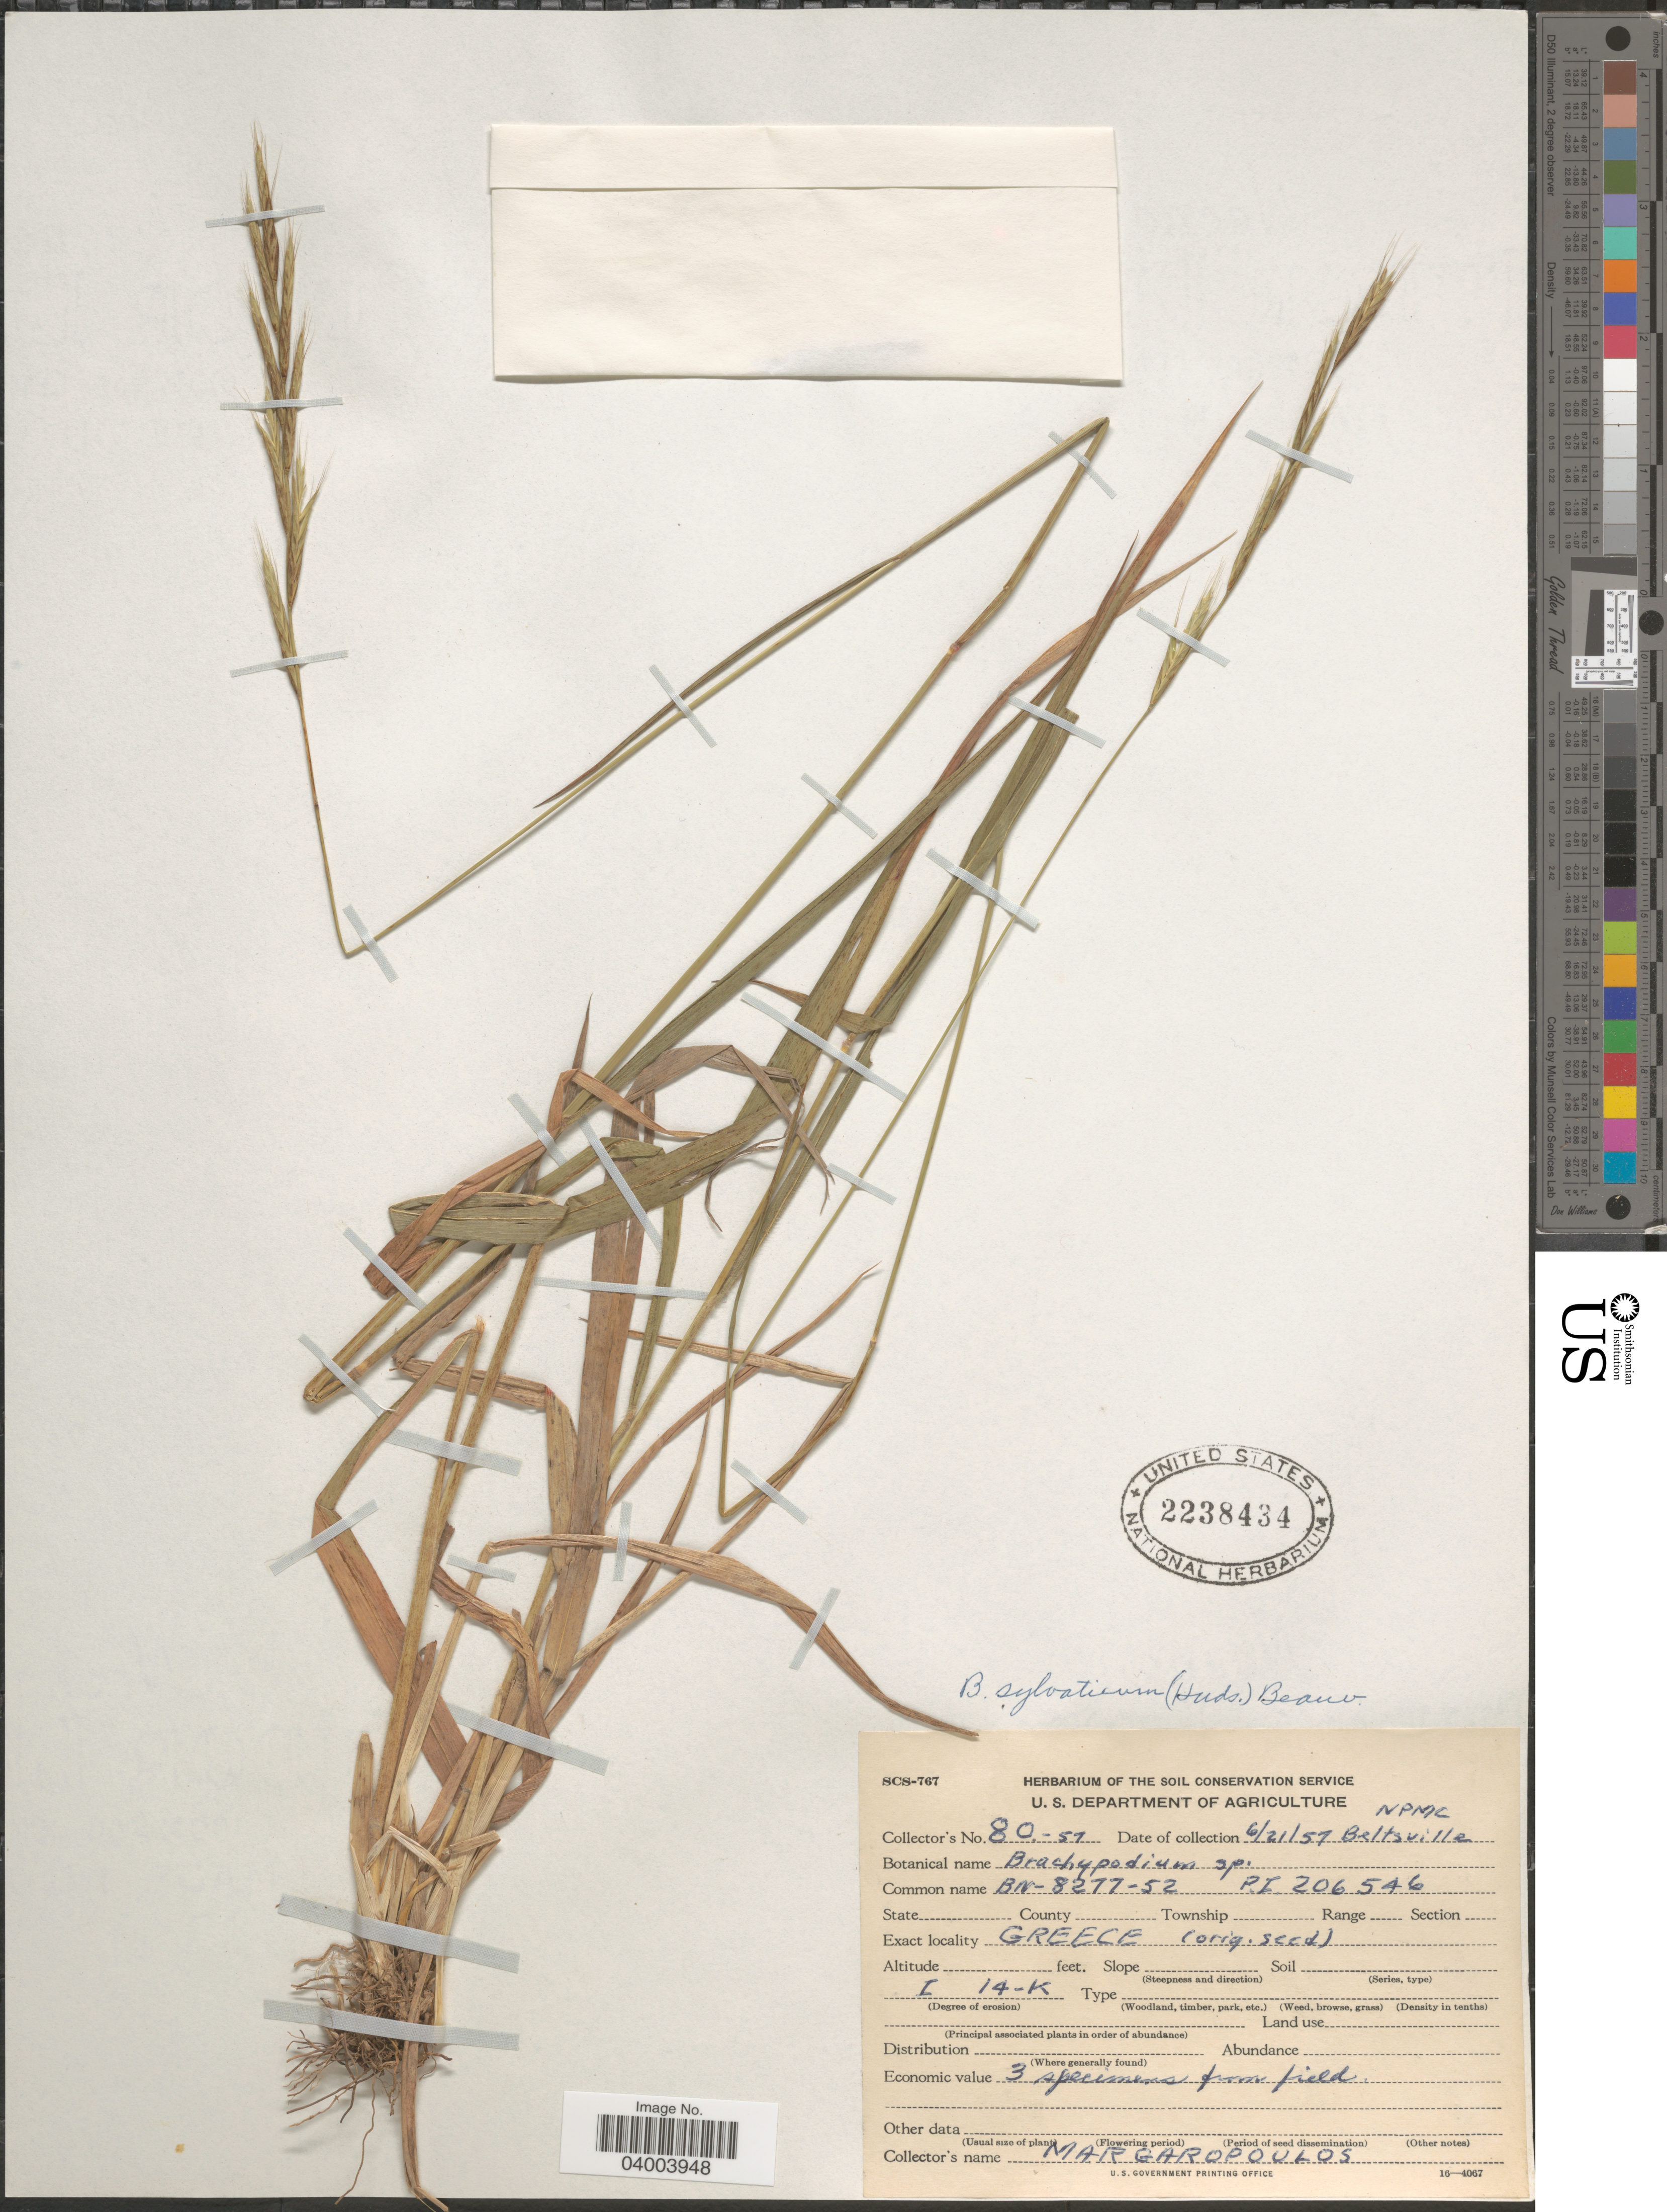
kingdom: Plantae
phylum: Tracheophyta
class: Liliopsida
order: Poales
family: Poaceae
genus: Brachypodium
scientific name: Brachypodium silvaticum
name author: (Huds.) P. Beauv.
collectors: Margaropoulos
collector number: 80-57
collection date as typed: Transcribed d/m/y: 21/6/57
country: United States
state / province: Maryland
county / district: Prince George's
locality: NPMC. [unsure placement] Beltsville.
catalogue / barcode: US 2238434